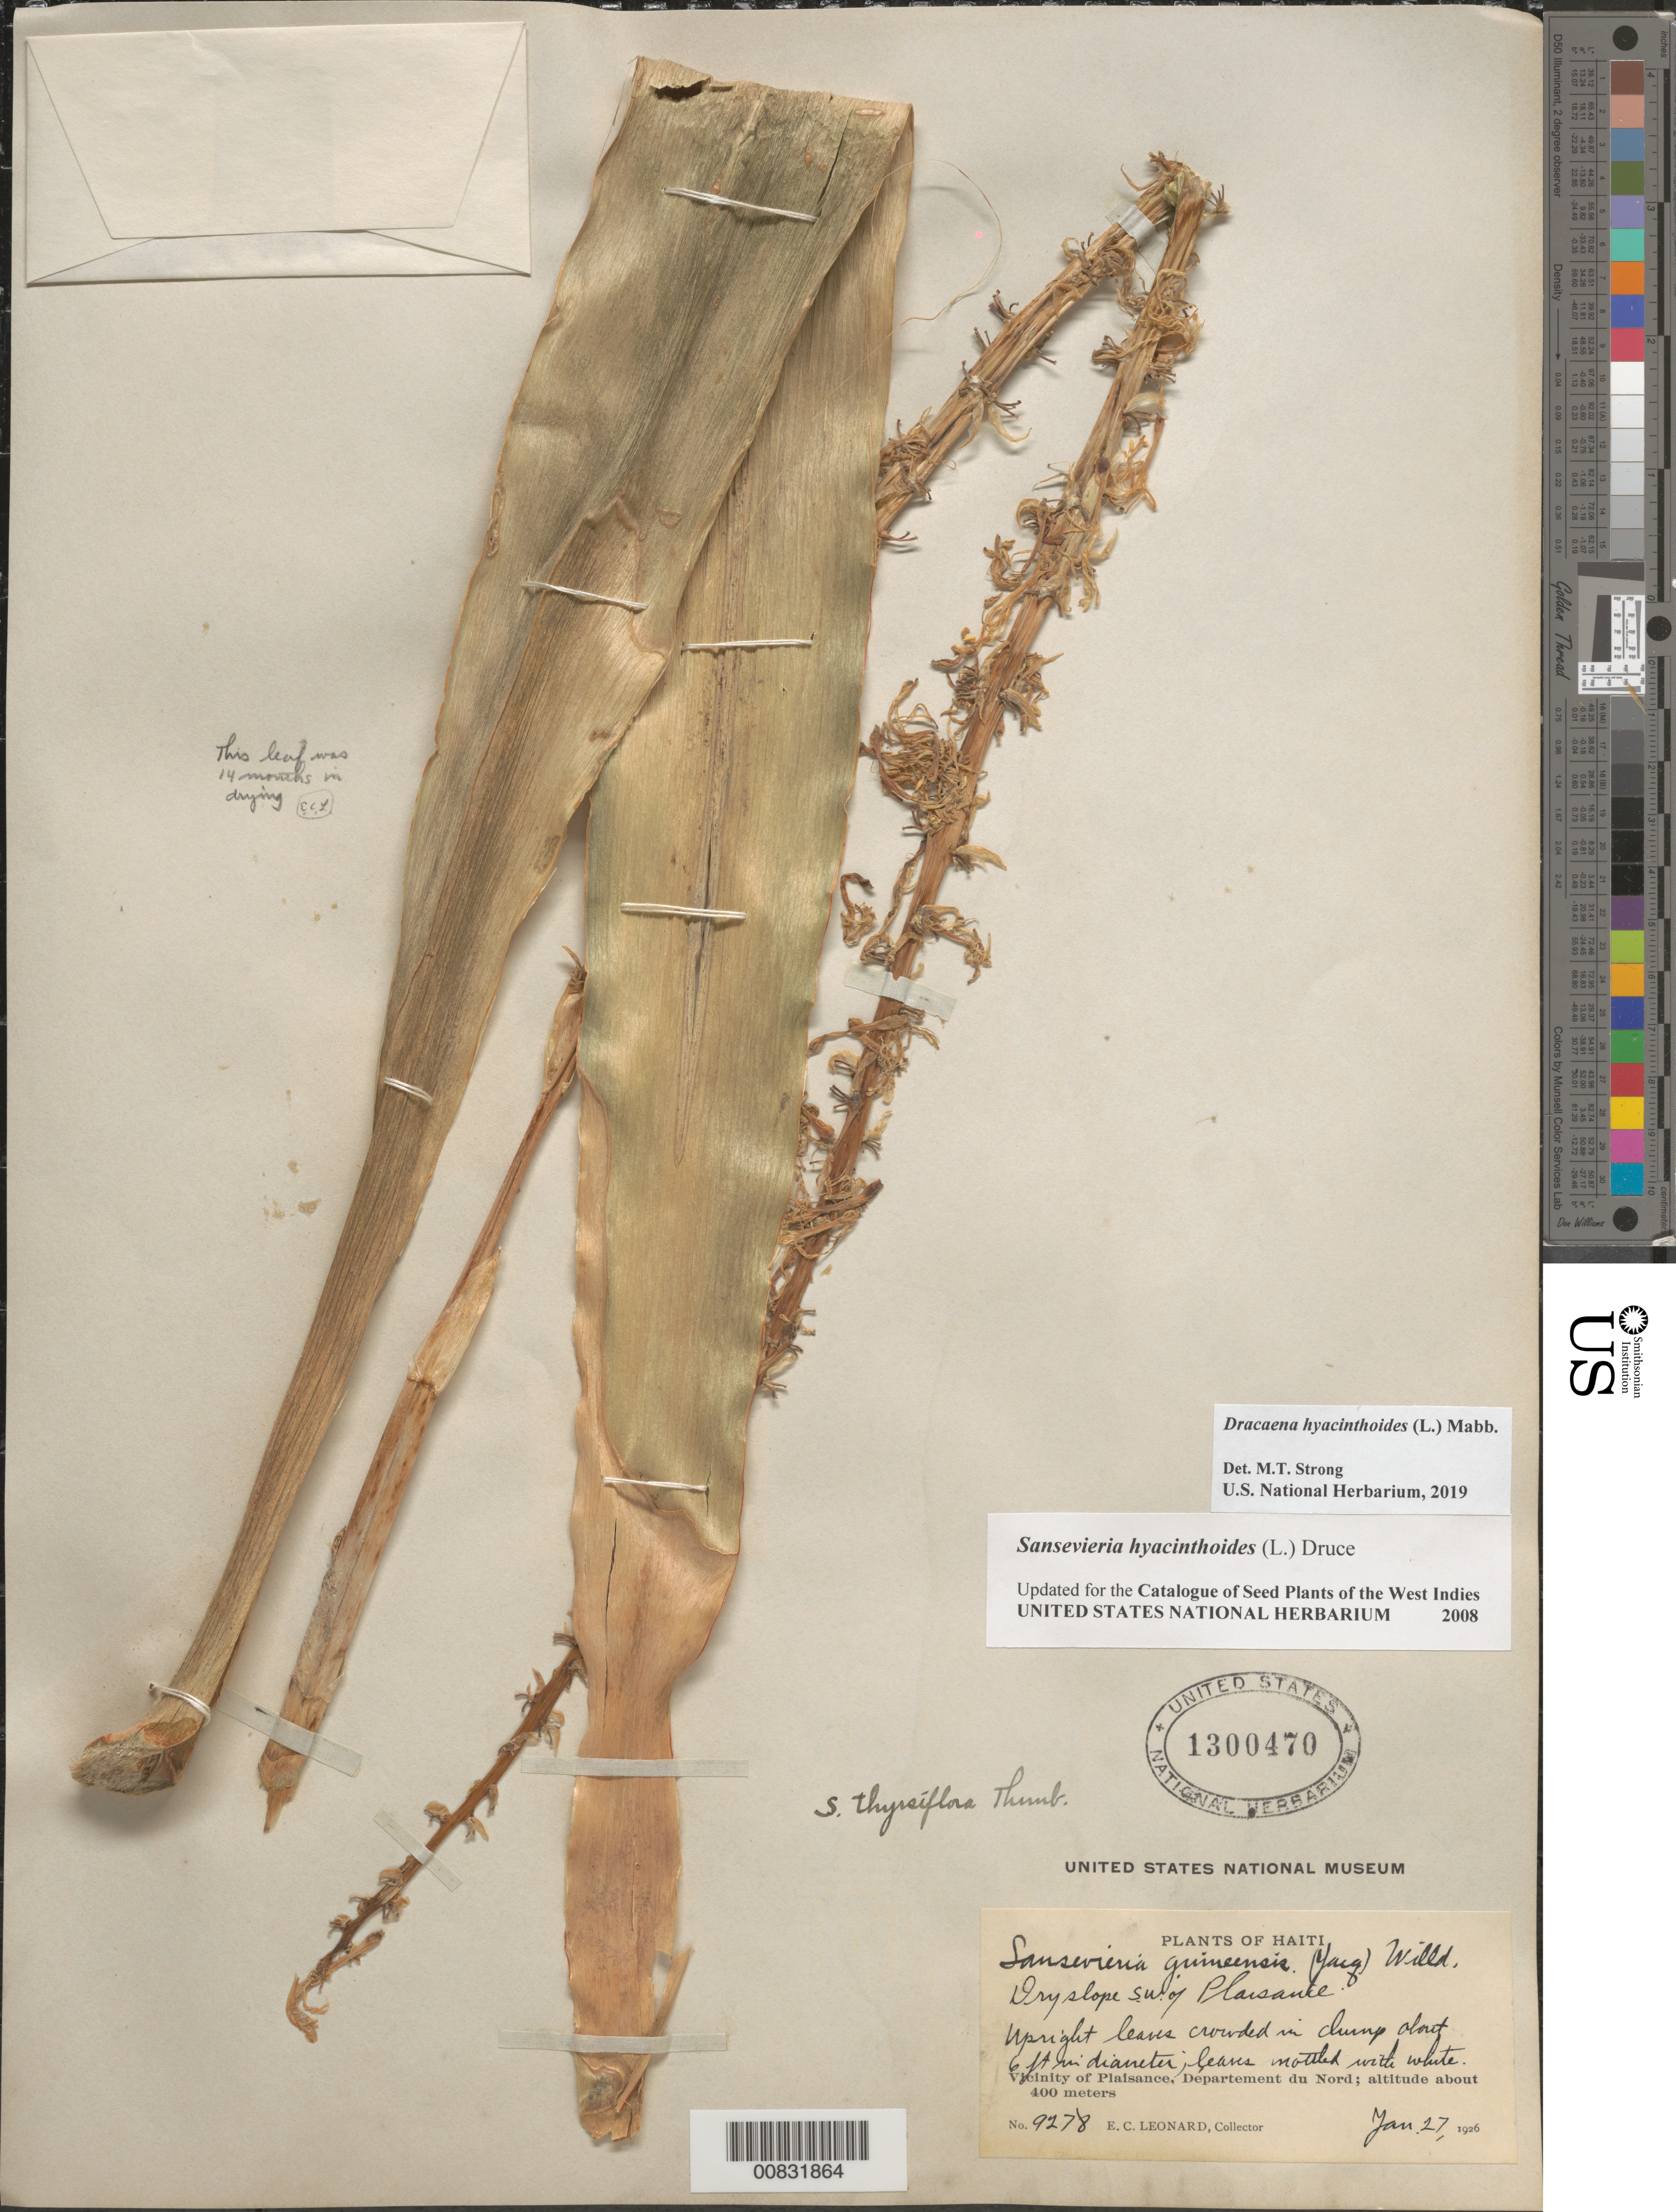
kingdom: Plantae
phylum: Tracheophyta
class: Liliopsida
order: Asparagales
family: Asparagaceae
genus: Dracaena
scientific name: Dracaena hyacinthoides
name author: (L.) Mabb.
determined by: Strong, Mark T., (BOT), Smithsonian Institution - National Museum of Natural History (UNITED STATES)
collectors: E. C. Leonard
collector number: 9278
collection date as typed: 27 Jan 1926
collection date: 1926-01-27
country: Haiti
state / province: Nord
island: Hispaniola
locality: Vicinity of Plaisance. Dry slope SW of Plaisance.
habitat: Dry slope.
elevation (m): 400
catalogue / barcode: US 1300470